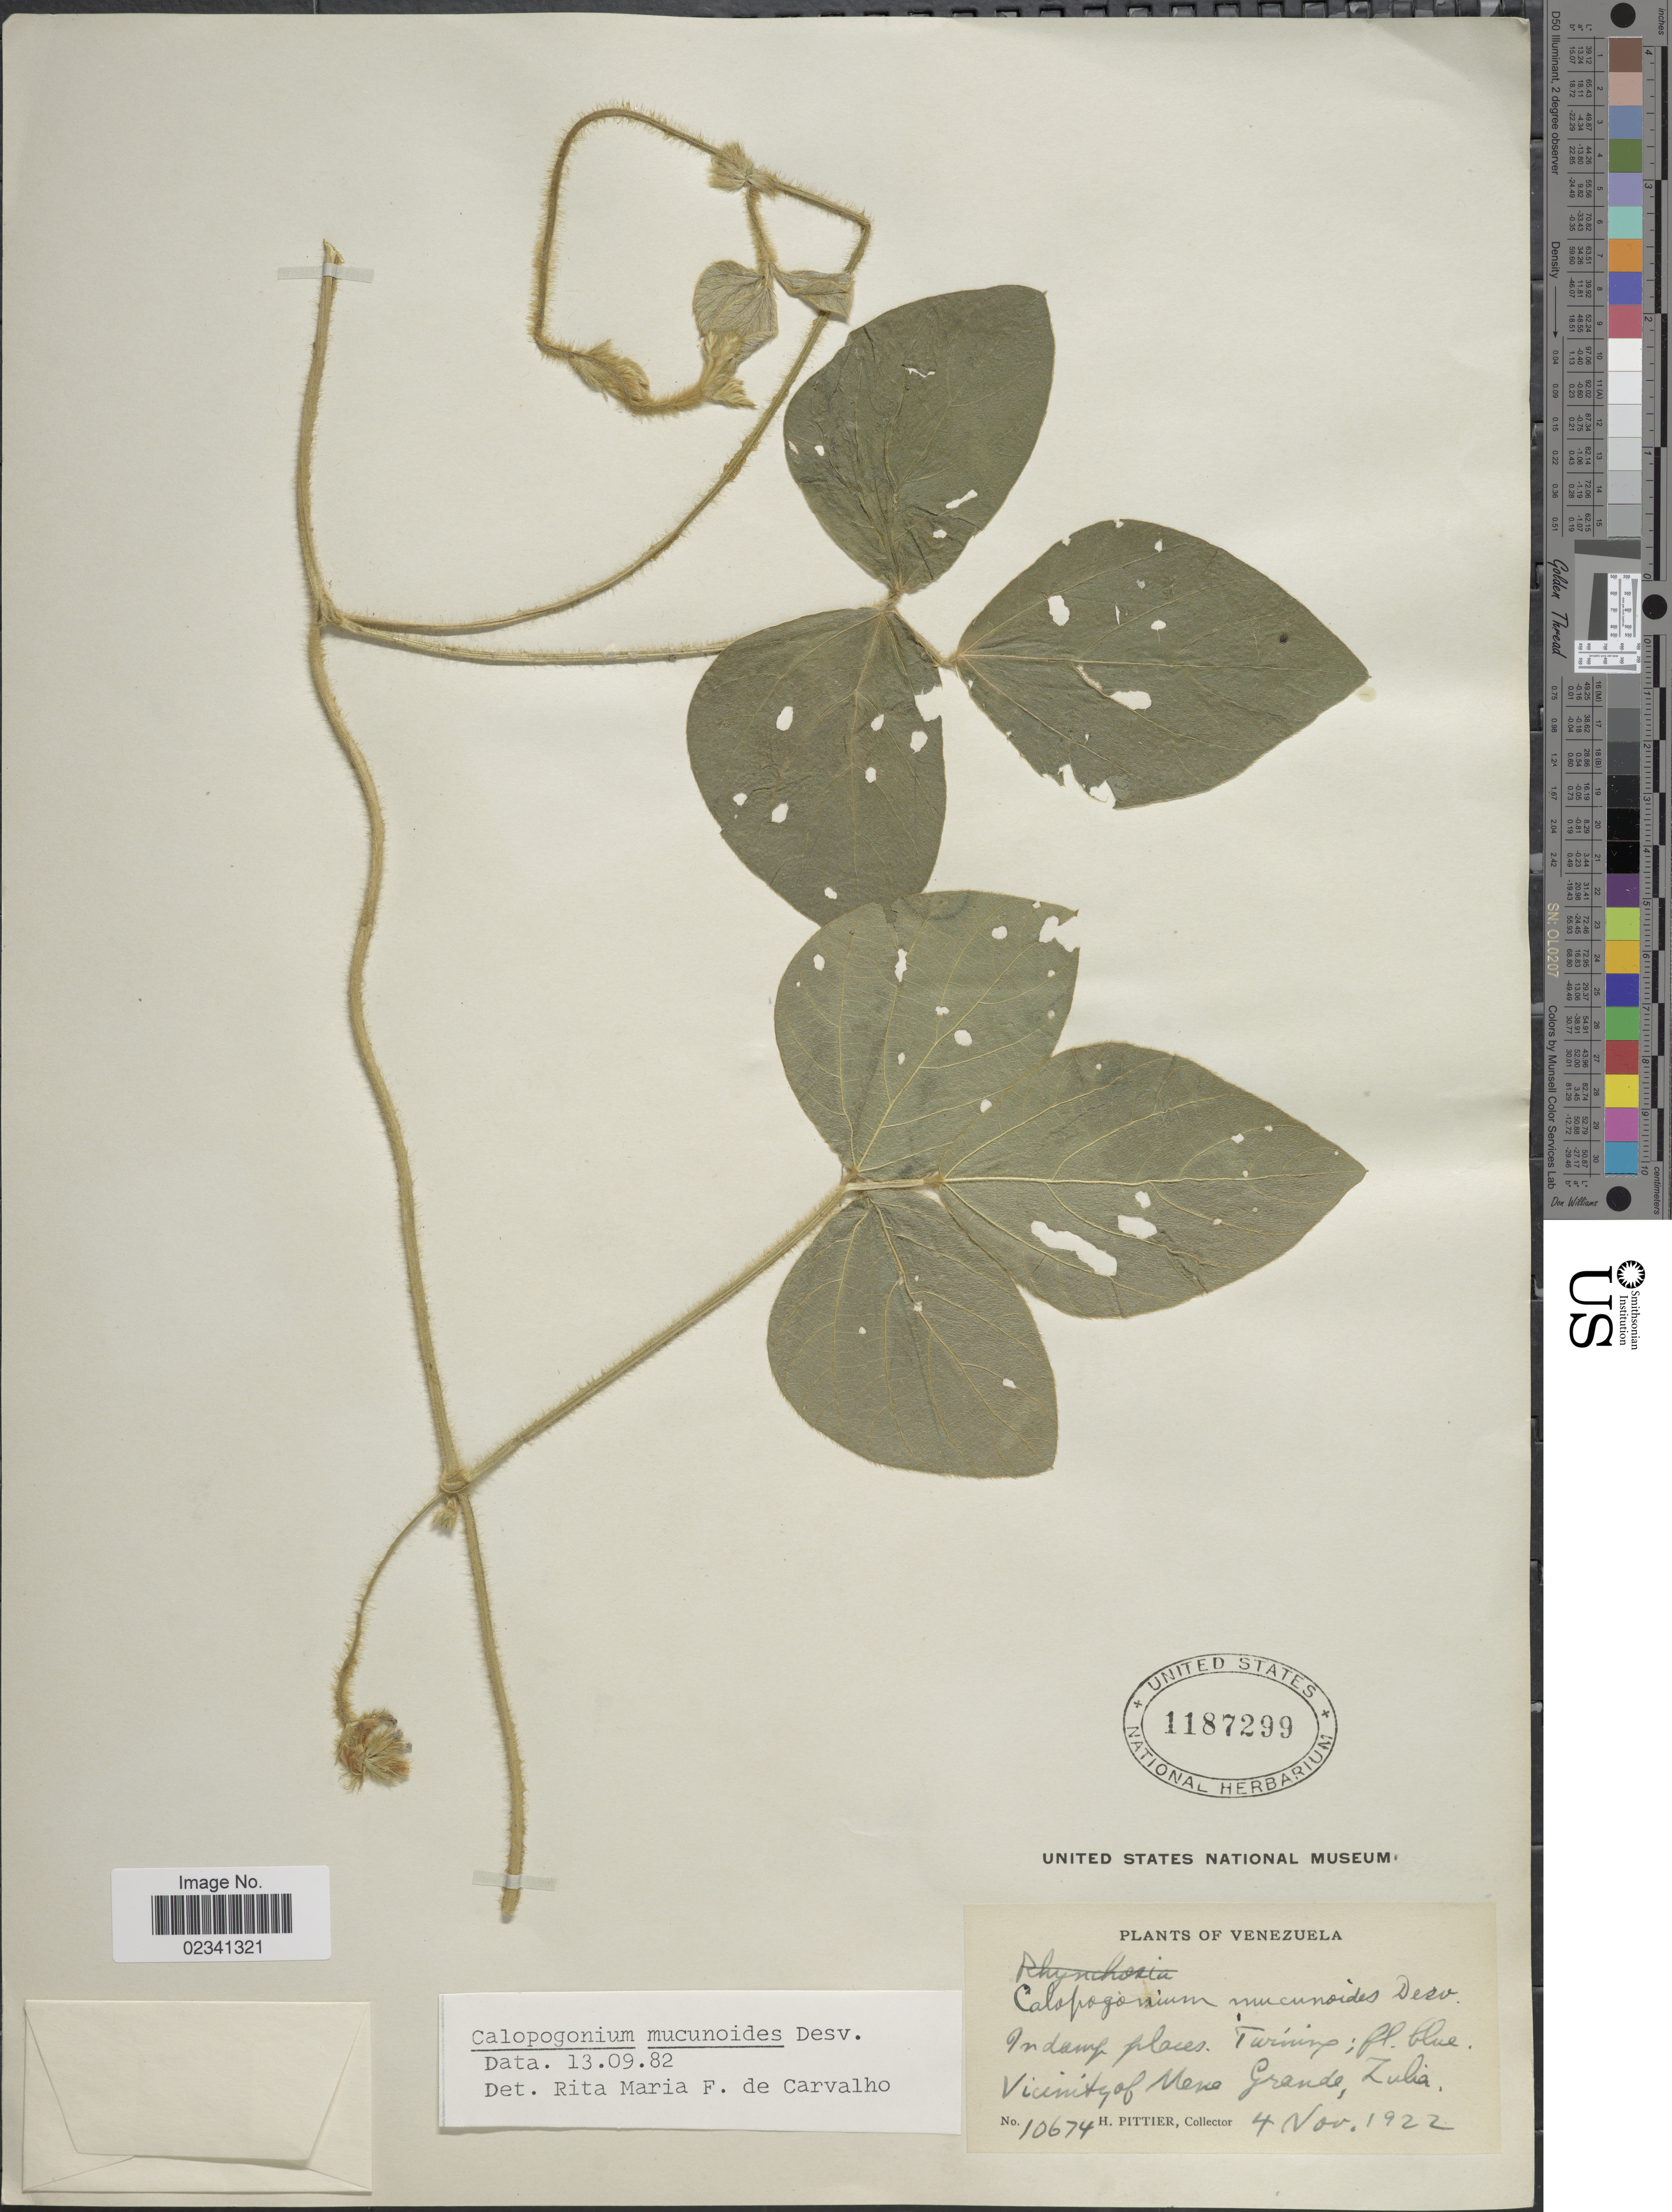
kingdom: Plantae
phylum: Tracheophyta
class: Magnoliopsida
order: Fabales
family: Fabaceae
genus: Calopogonium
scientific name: Calopogonium mucunoides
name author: Desv.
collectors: H. F. Pittier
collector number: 10674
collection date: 1922-11-04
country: Venezuela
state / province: Zulia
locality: Vicinity of Mene Grande, Zulia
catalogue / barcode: US 1187299